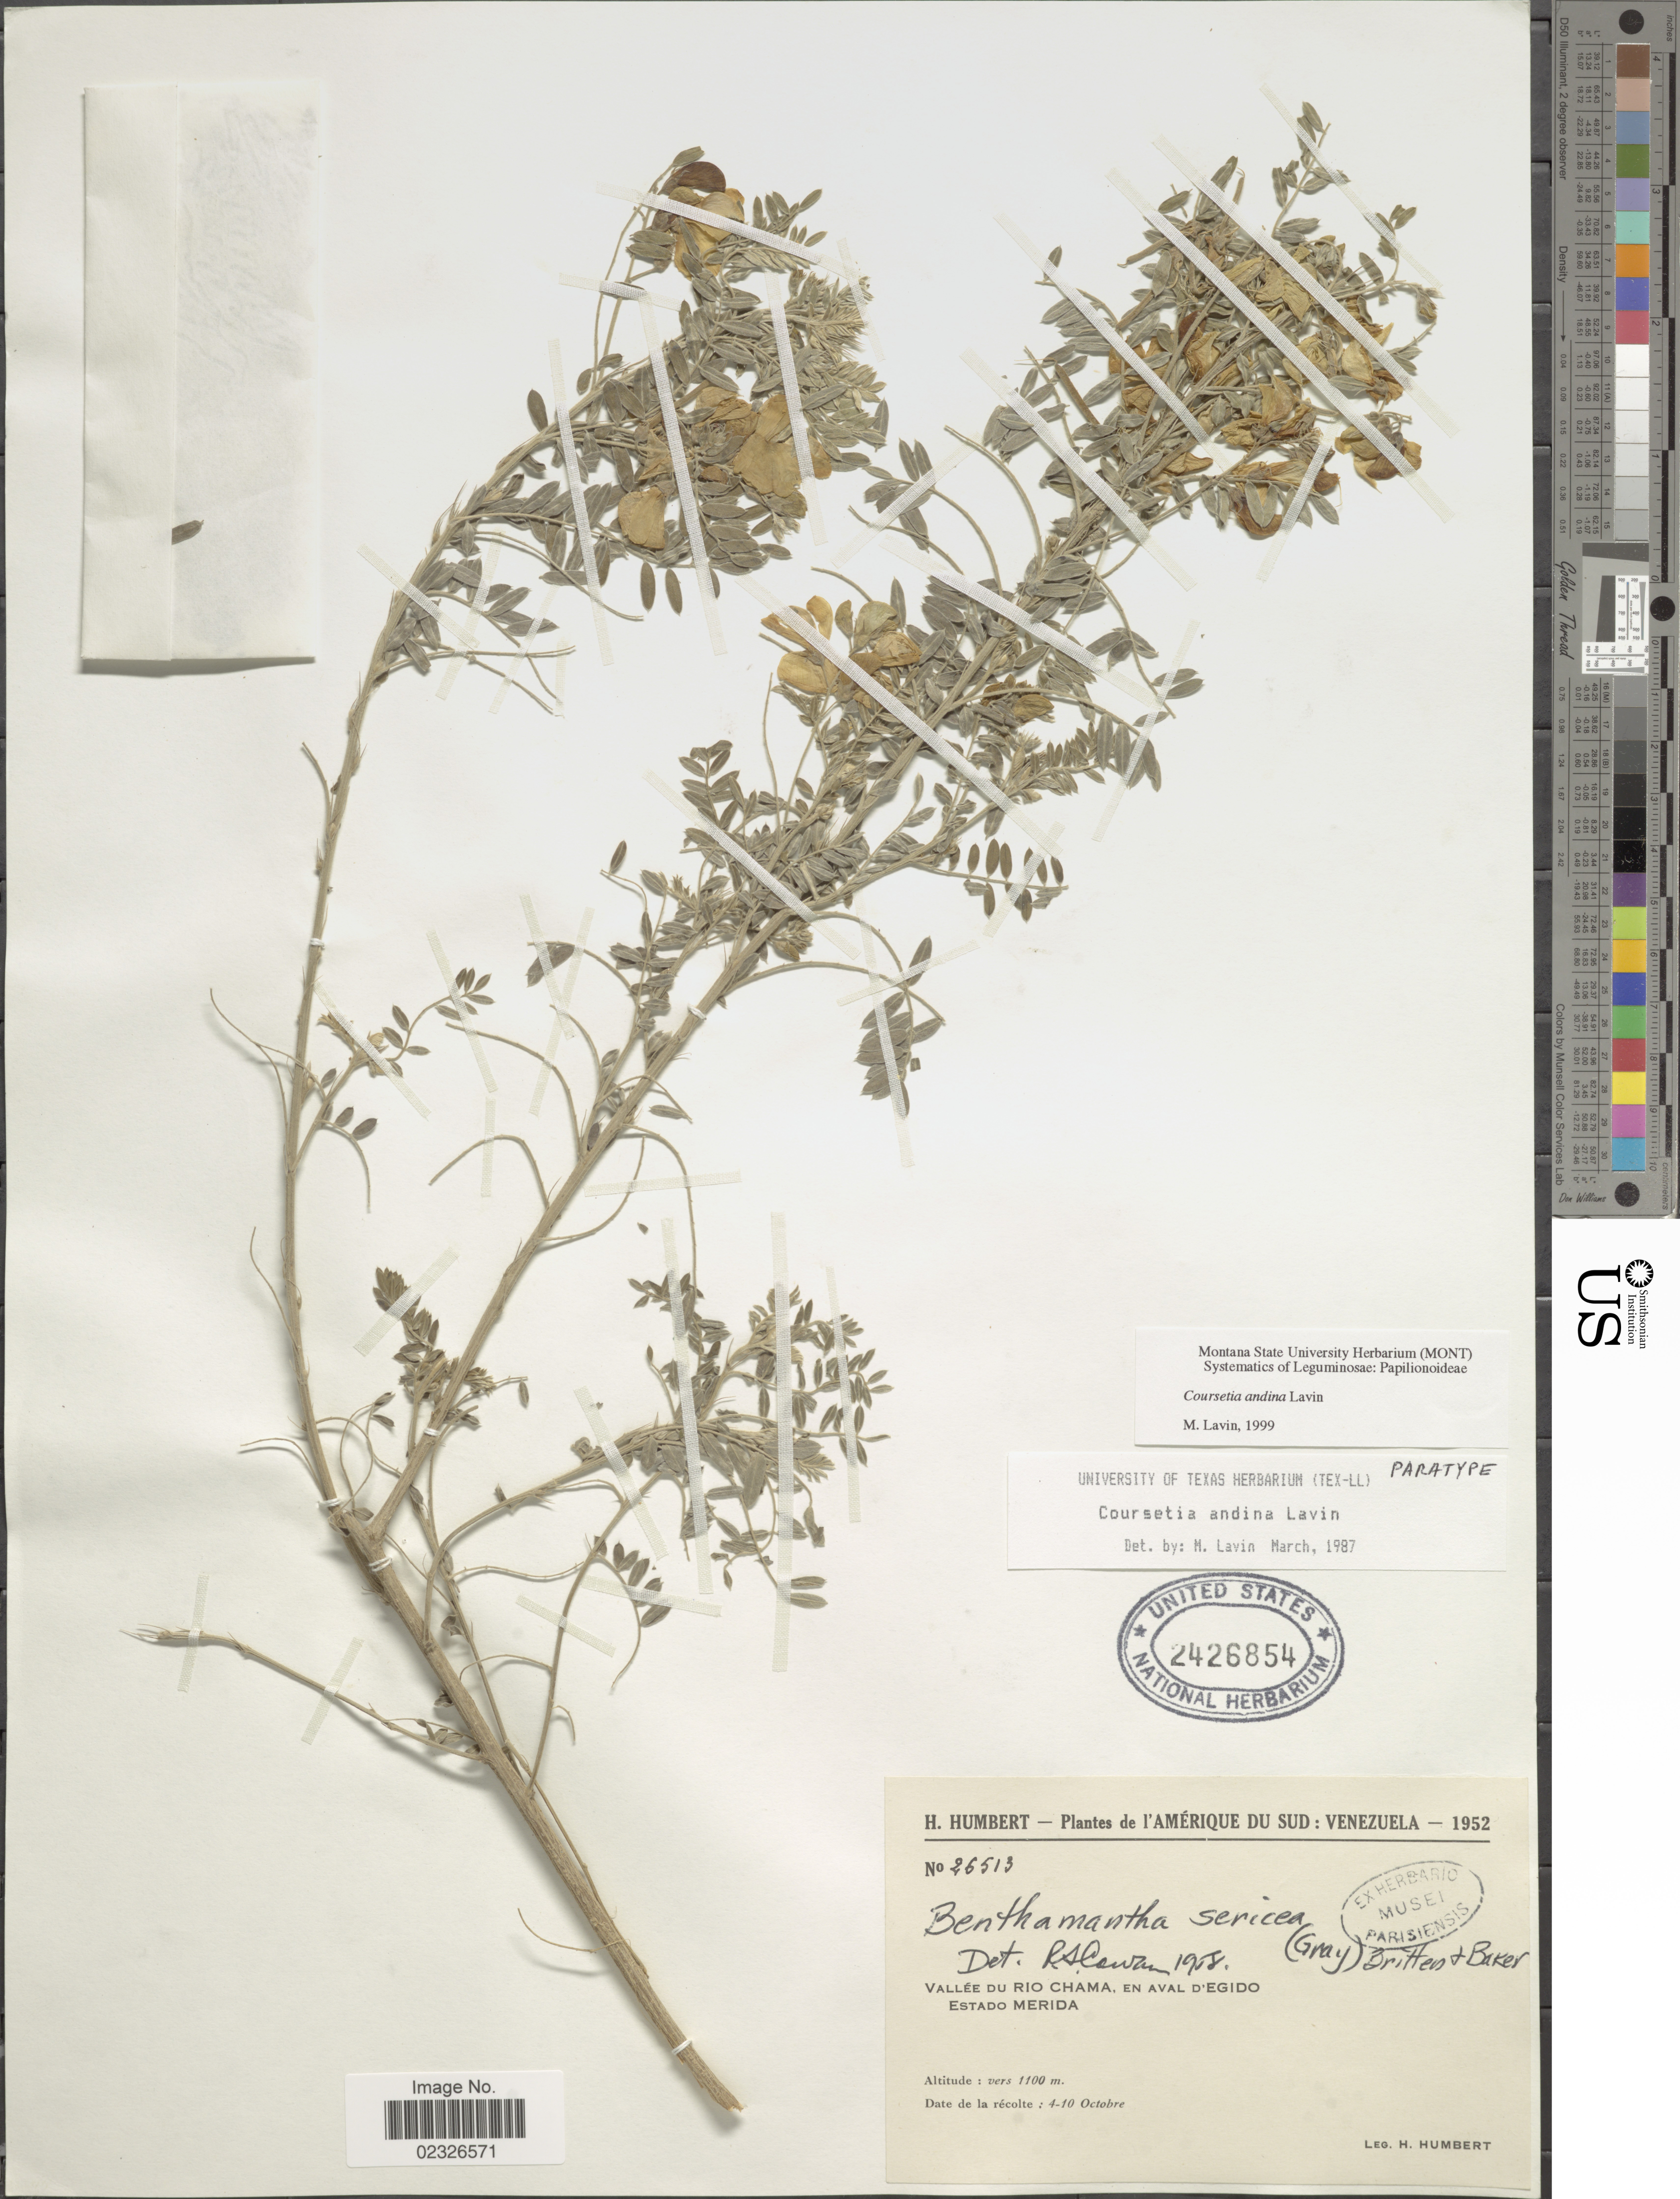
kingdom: Plantae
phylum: Tracheophyta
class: Magnoliopsida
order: Fabales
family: Fabaceae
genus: Coursetia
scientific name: Coursetia andina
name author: Lavin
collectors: H. Humbert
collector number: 26513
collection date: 1952-10-04/1952-10-10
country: Venezuela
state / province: Mérida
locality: L'Amerique du Sud. Vallee du Rio Chama, en aval d'Egido. Estado Merida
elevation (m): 1100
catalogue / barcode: US 2426854